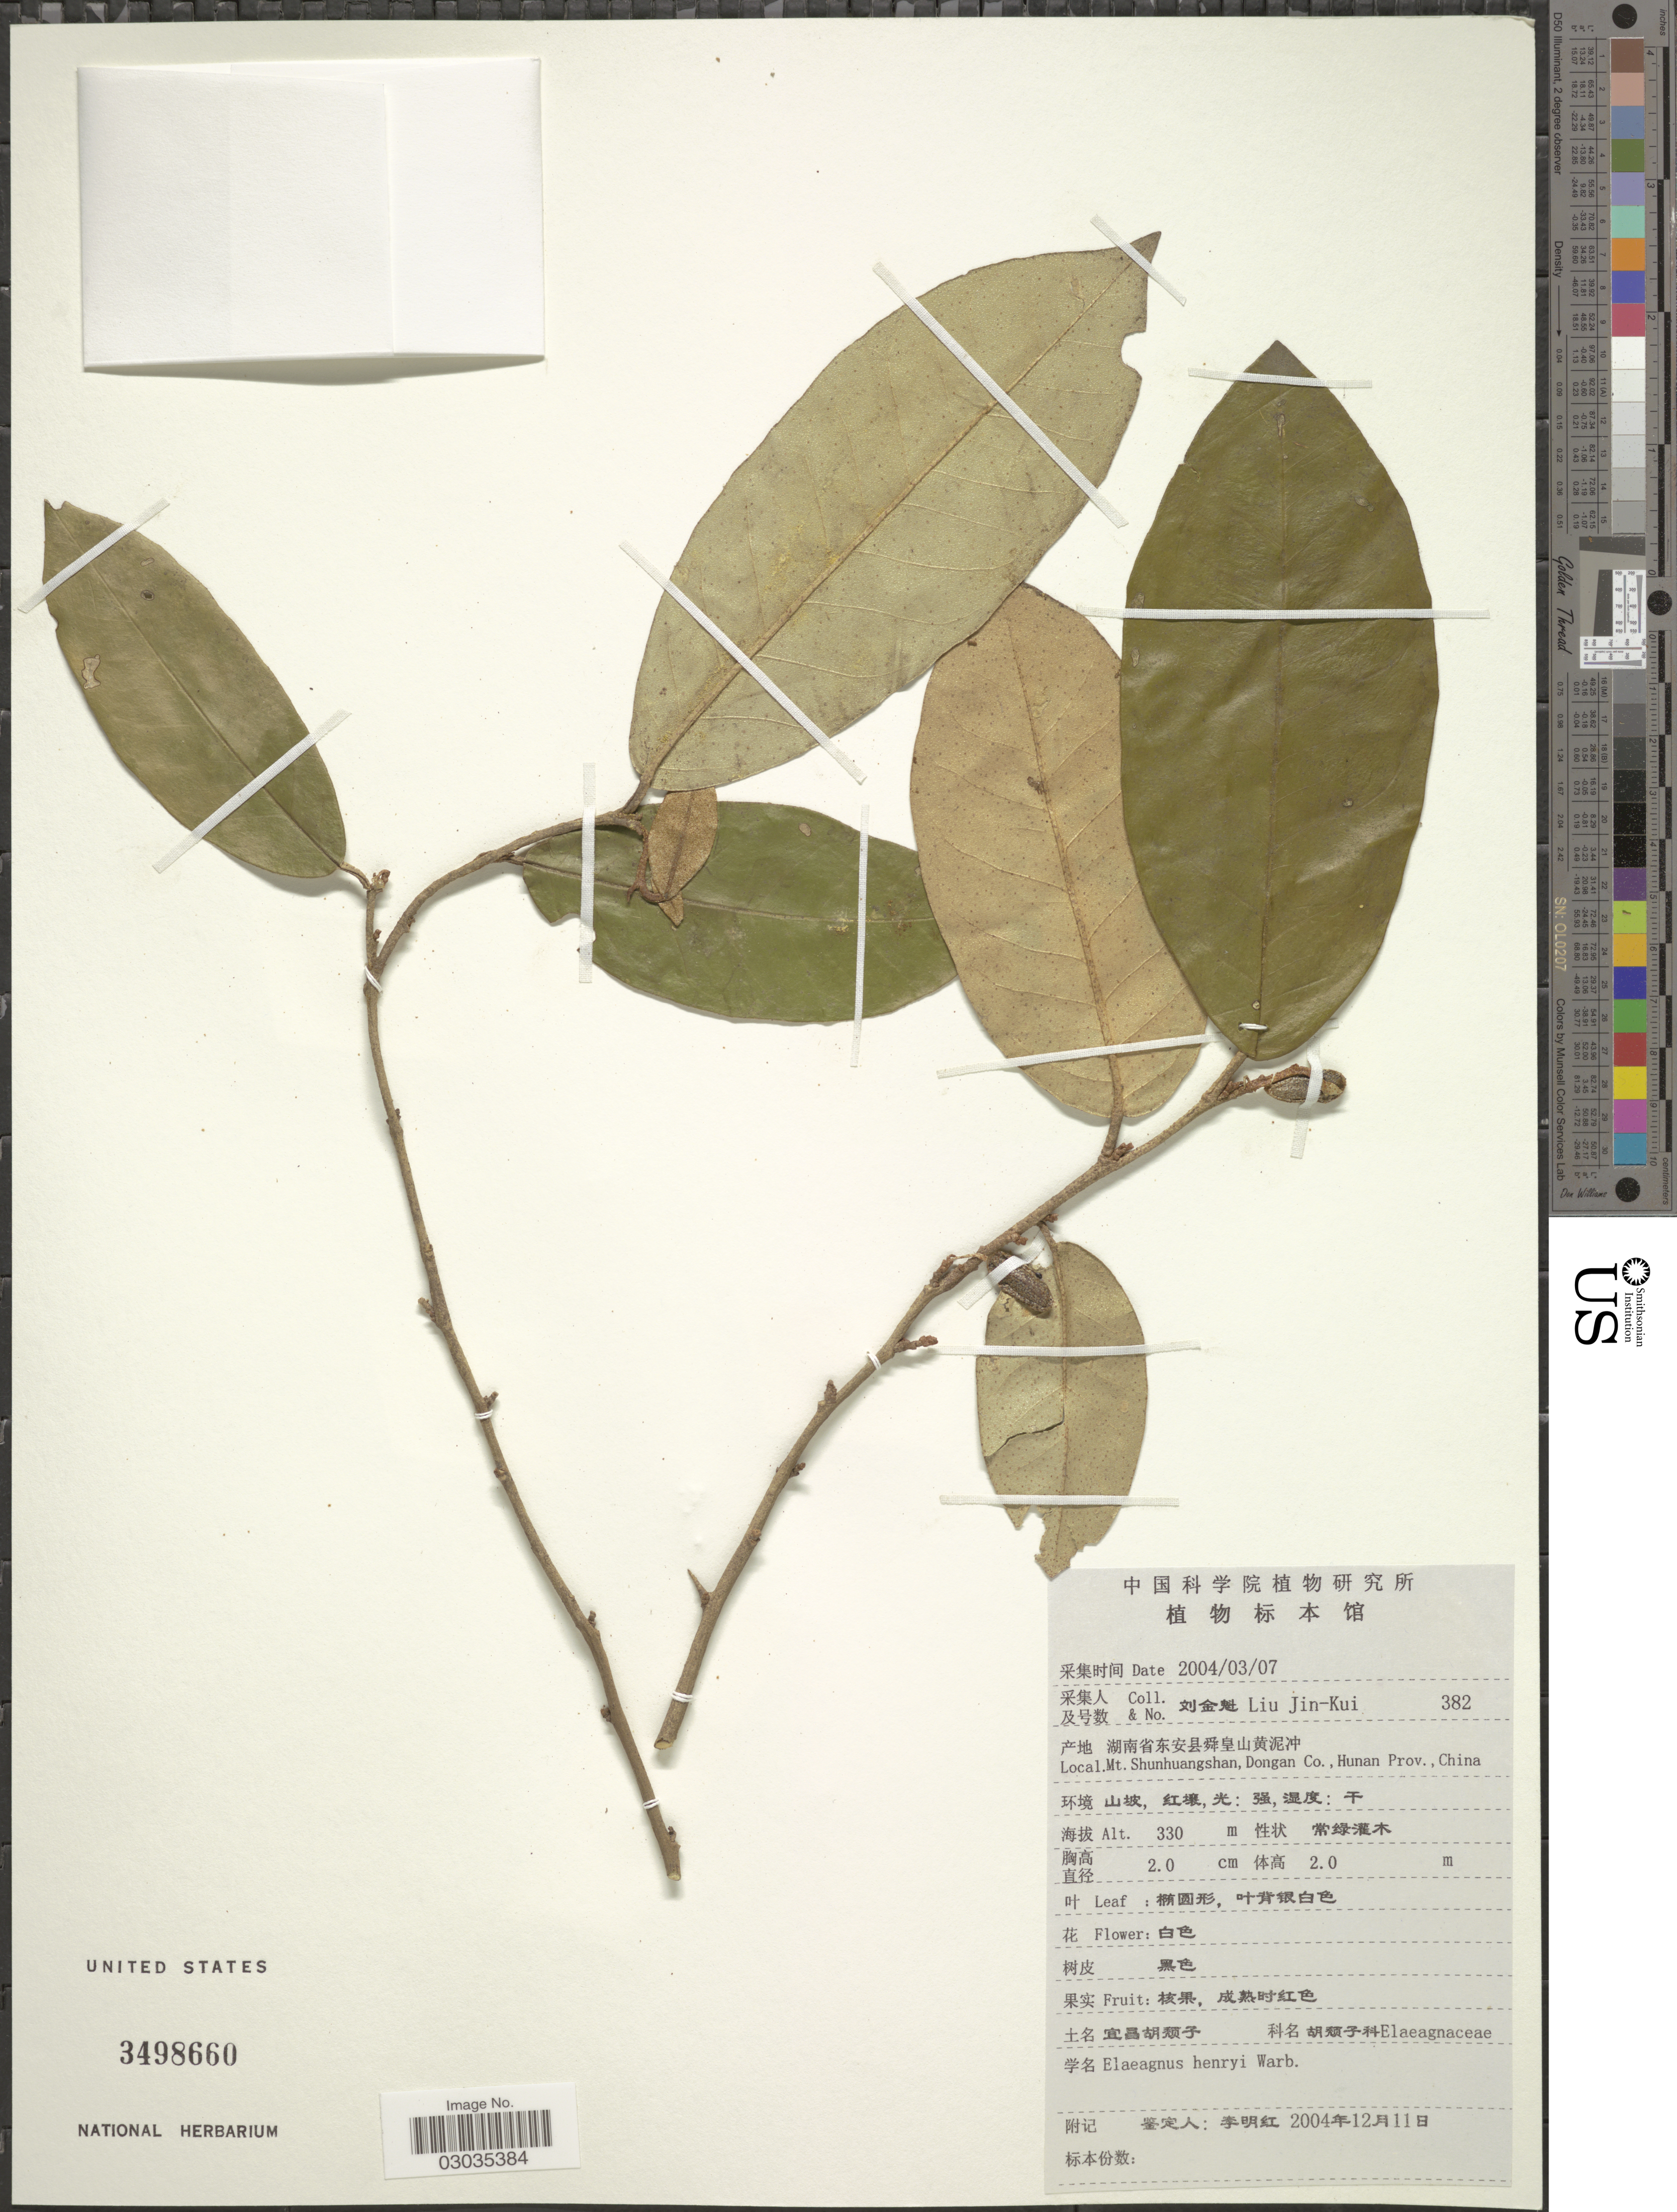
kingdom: Plantae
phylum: Tracheophyta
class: Magnoliopsida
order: Rosales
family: Elaeagnaceae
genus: Elaeagnus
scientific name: Elaeagnus henryi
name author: Warb.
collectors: Liu Jin-Kui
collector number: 382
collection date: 2004-03-07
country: China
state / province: Hunan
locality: Mt. Shunhuangshan, Dongan Co.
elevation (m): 330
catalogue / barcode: US 3498660